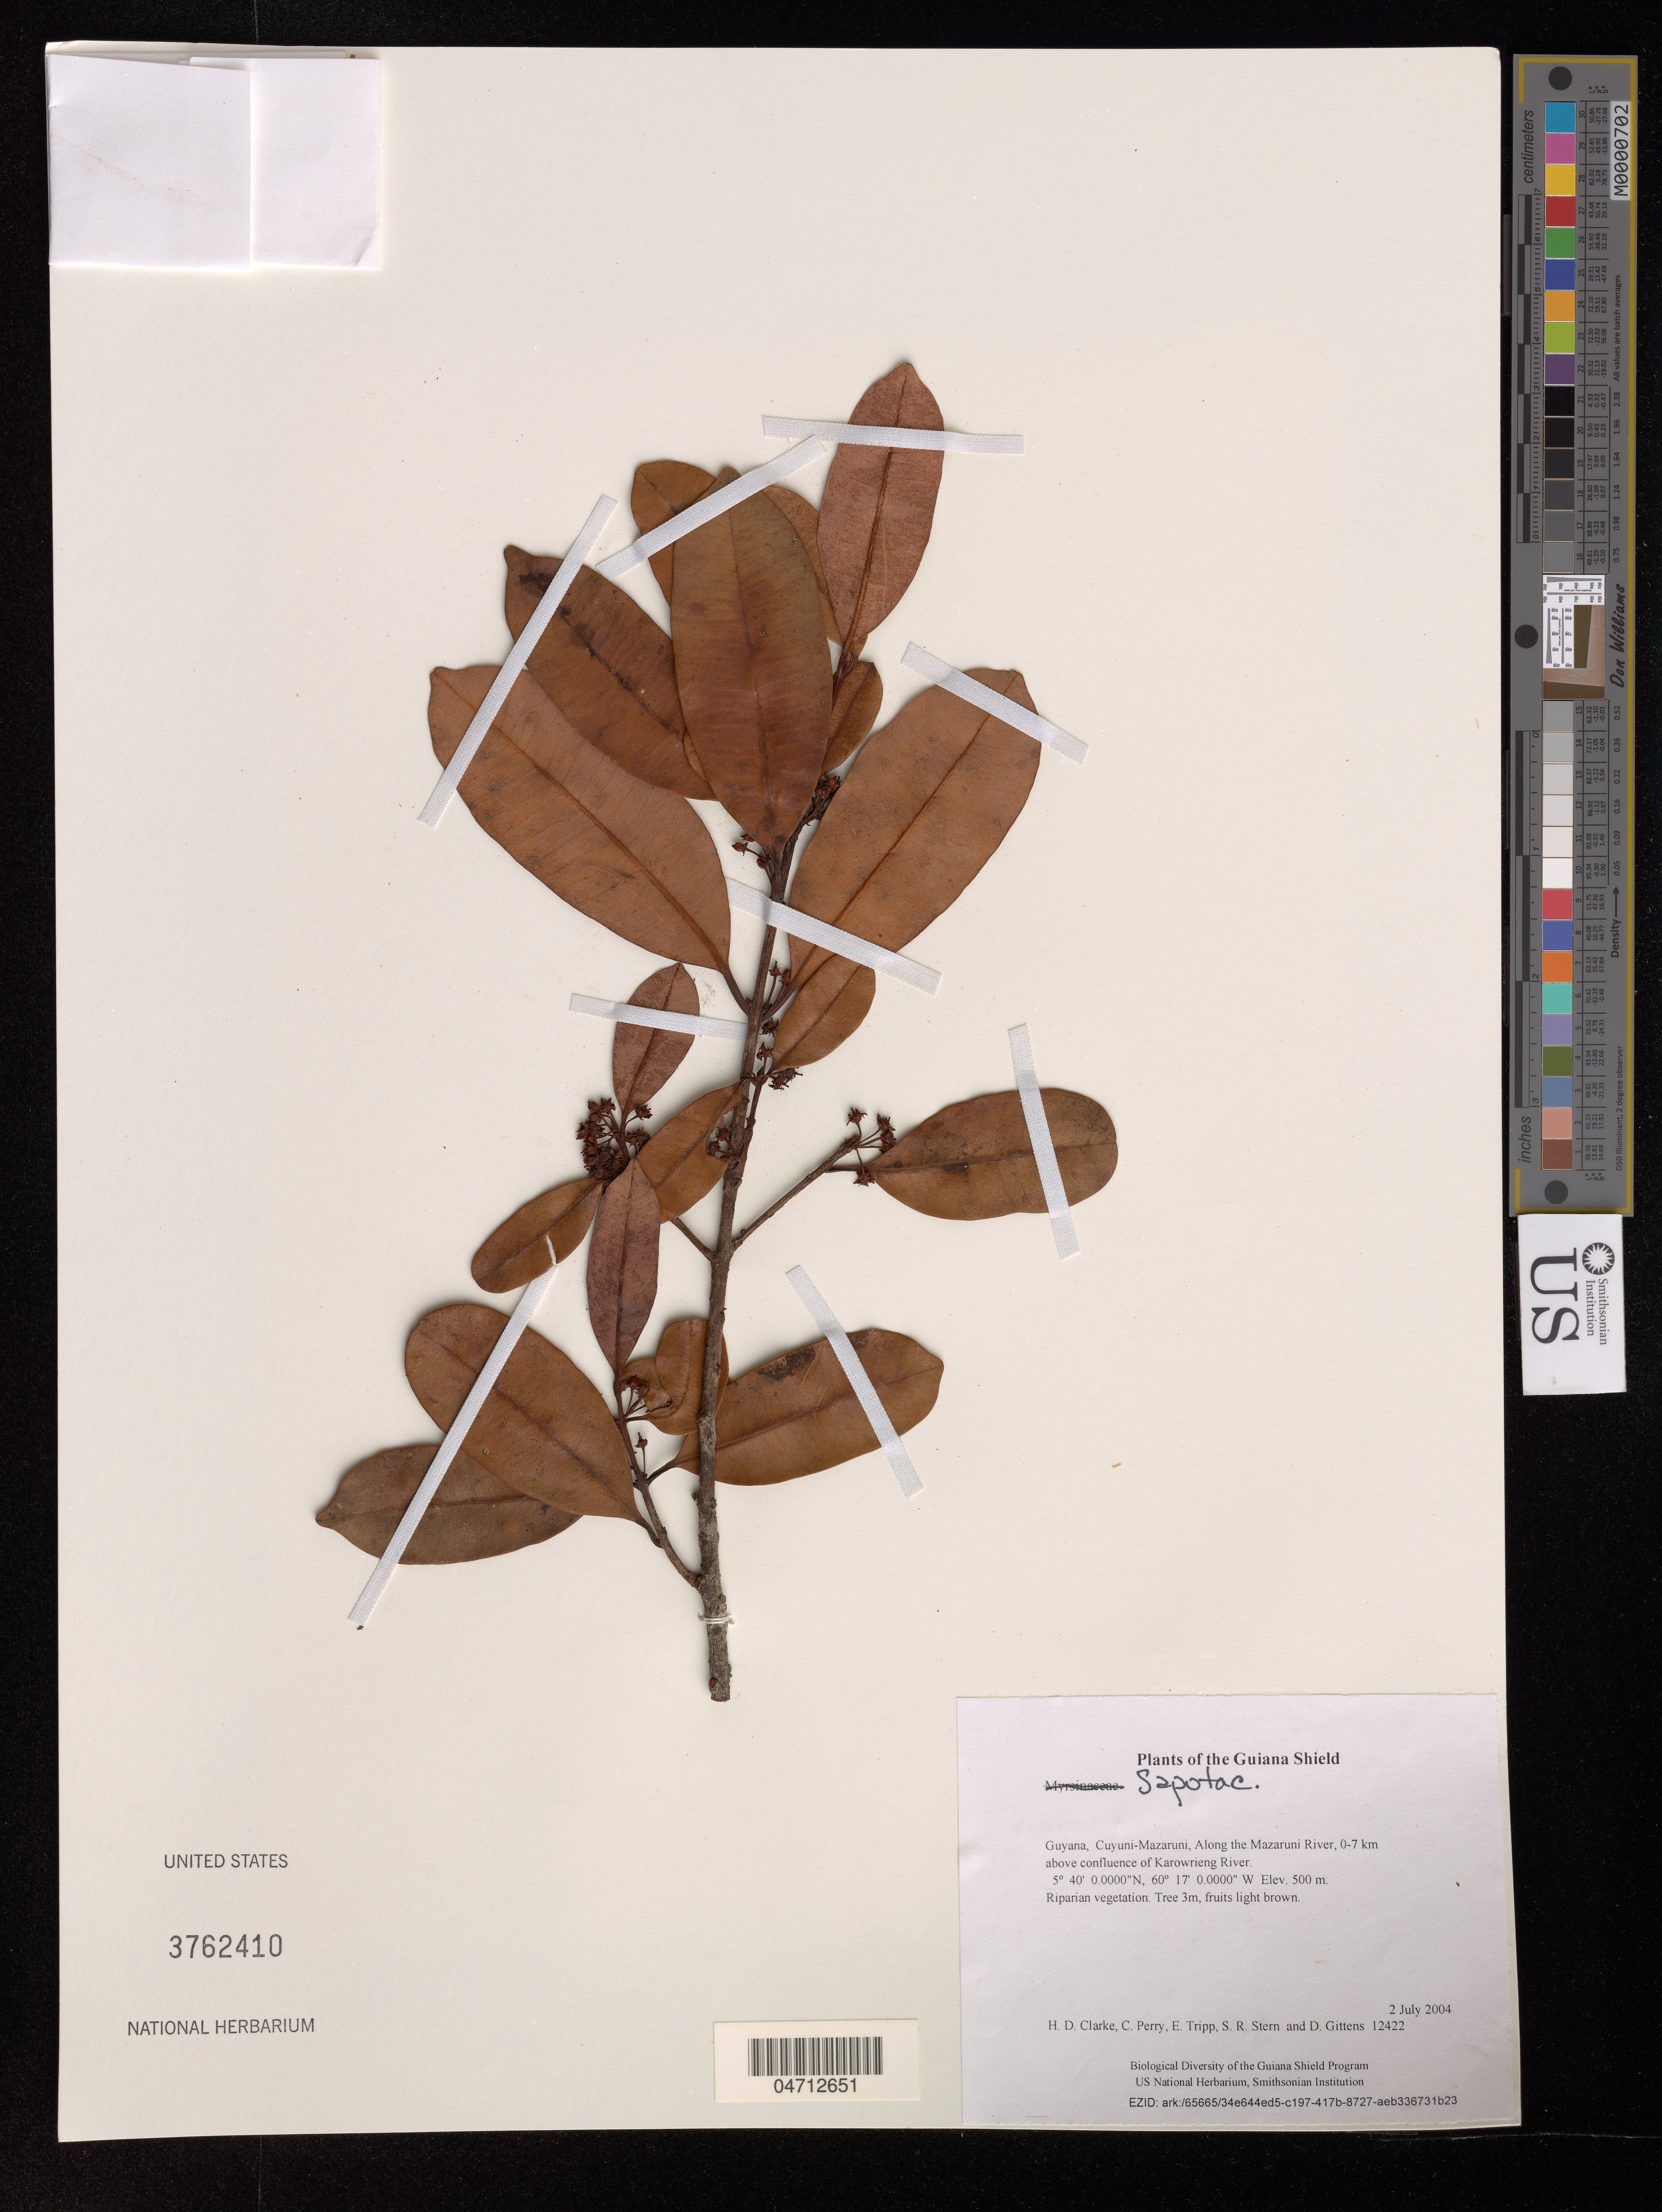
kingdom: Plantae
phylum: Tracheophyta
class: Magnoliopsida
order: Ericales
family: Sapotaceae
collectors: H. D. Clarke, C. Perry, E. Tripp, S. R. Stern & D. Gittens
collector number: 12422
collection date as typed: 2 July 2004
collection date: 2004-07-02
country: Guyana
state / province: Cuyuni-Mazaruni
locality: Along the Mazaruni River, 0-7 km above confluence of Karowrieng River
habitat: Riparian vegetation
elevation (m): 500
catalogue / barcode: US 3762410